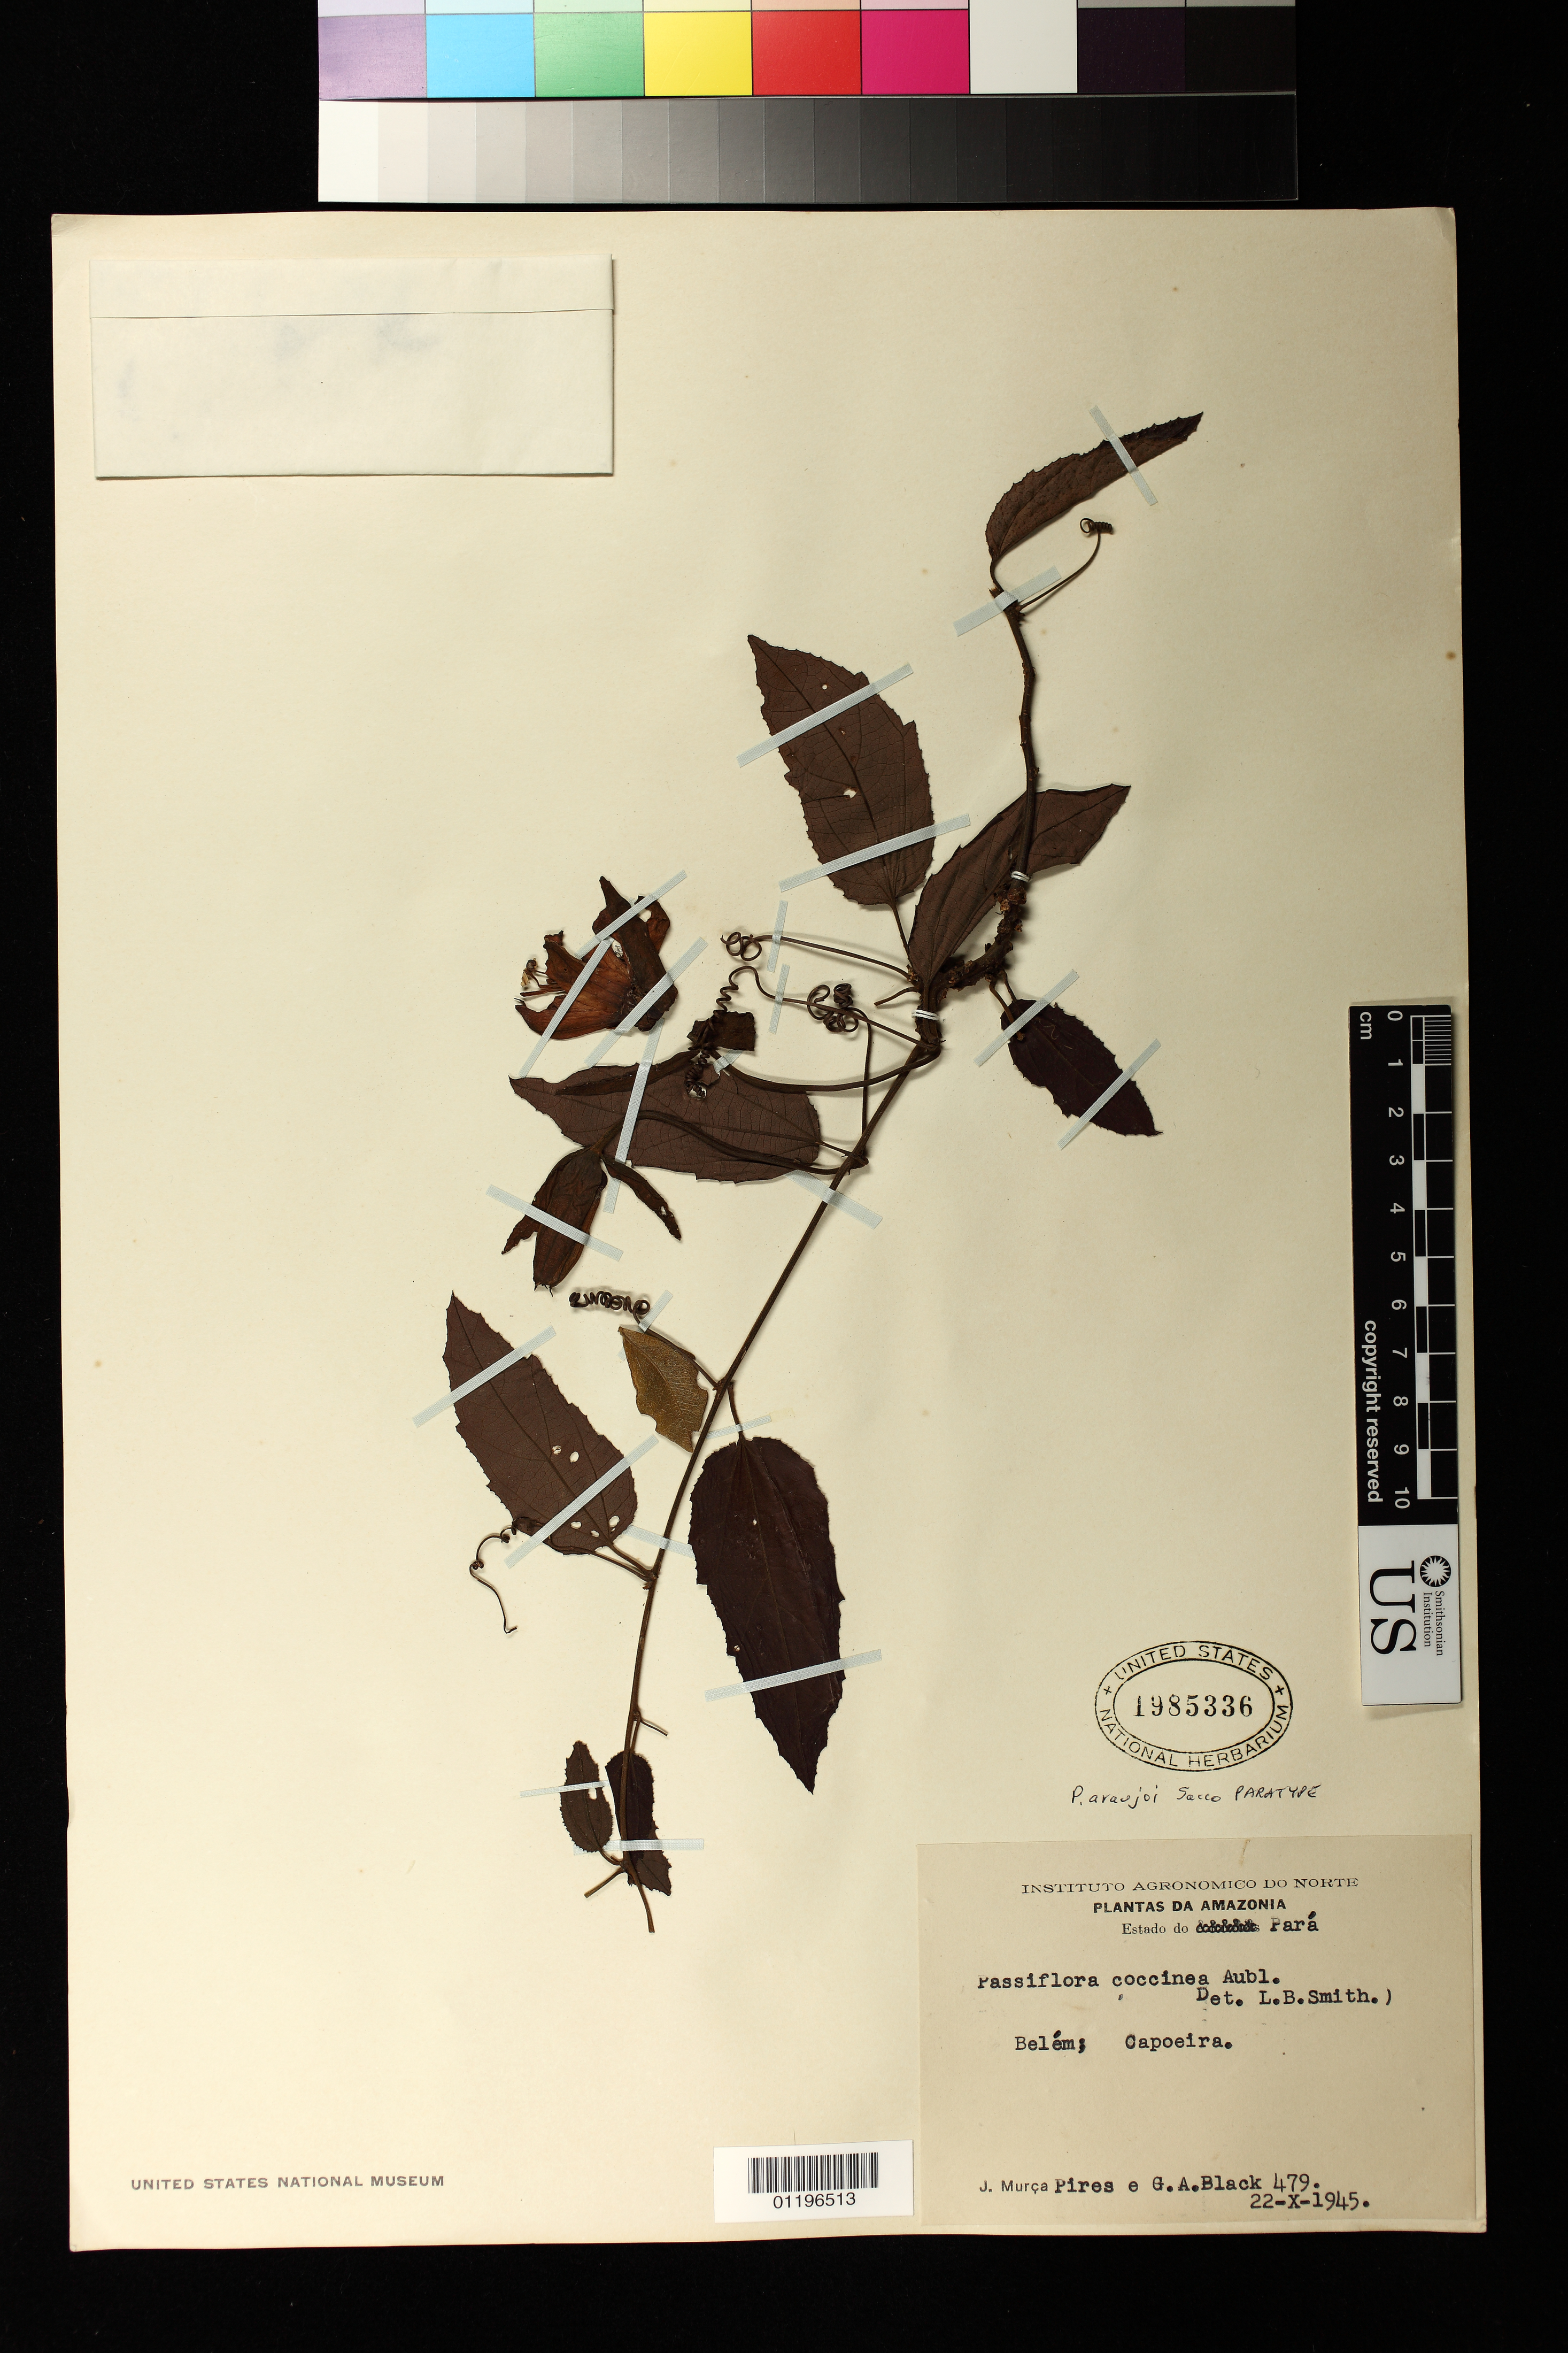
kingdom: Plantae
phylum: Tracheophyta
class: Magnoliopsida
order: Malpighiales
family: Passifloraceae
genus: Passiflora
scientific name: Passiflora coccinea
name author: Aubl.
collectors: J. M. Pires & G. A. Black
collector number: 479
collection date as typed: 22 Oct 1945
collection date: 1945-10-22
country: Brazil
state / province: Pará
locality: Belém, Capoeira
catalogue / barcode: US 1985336